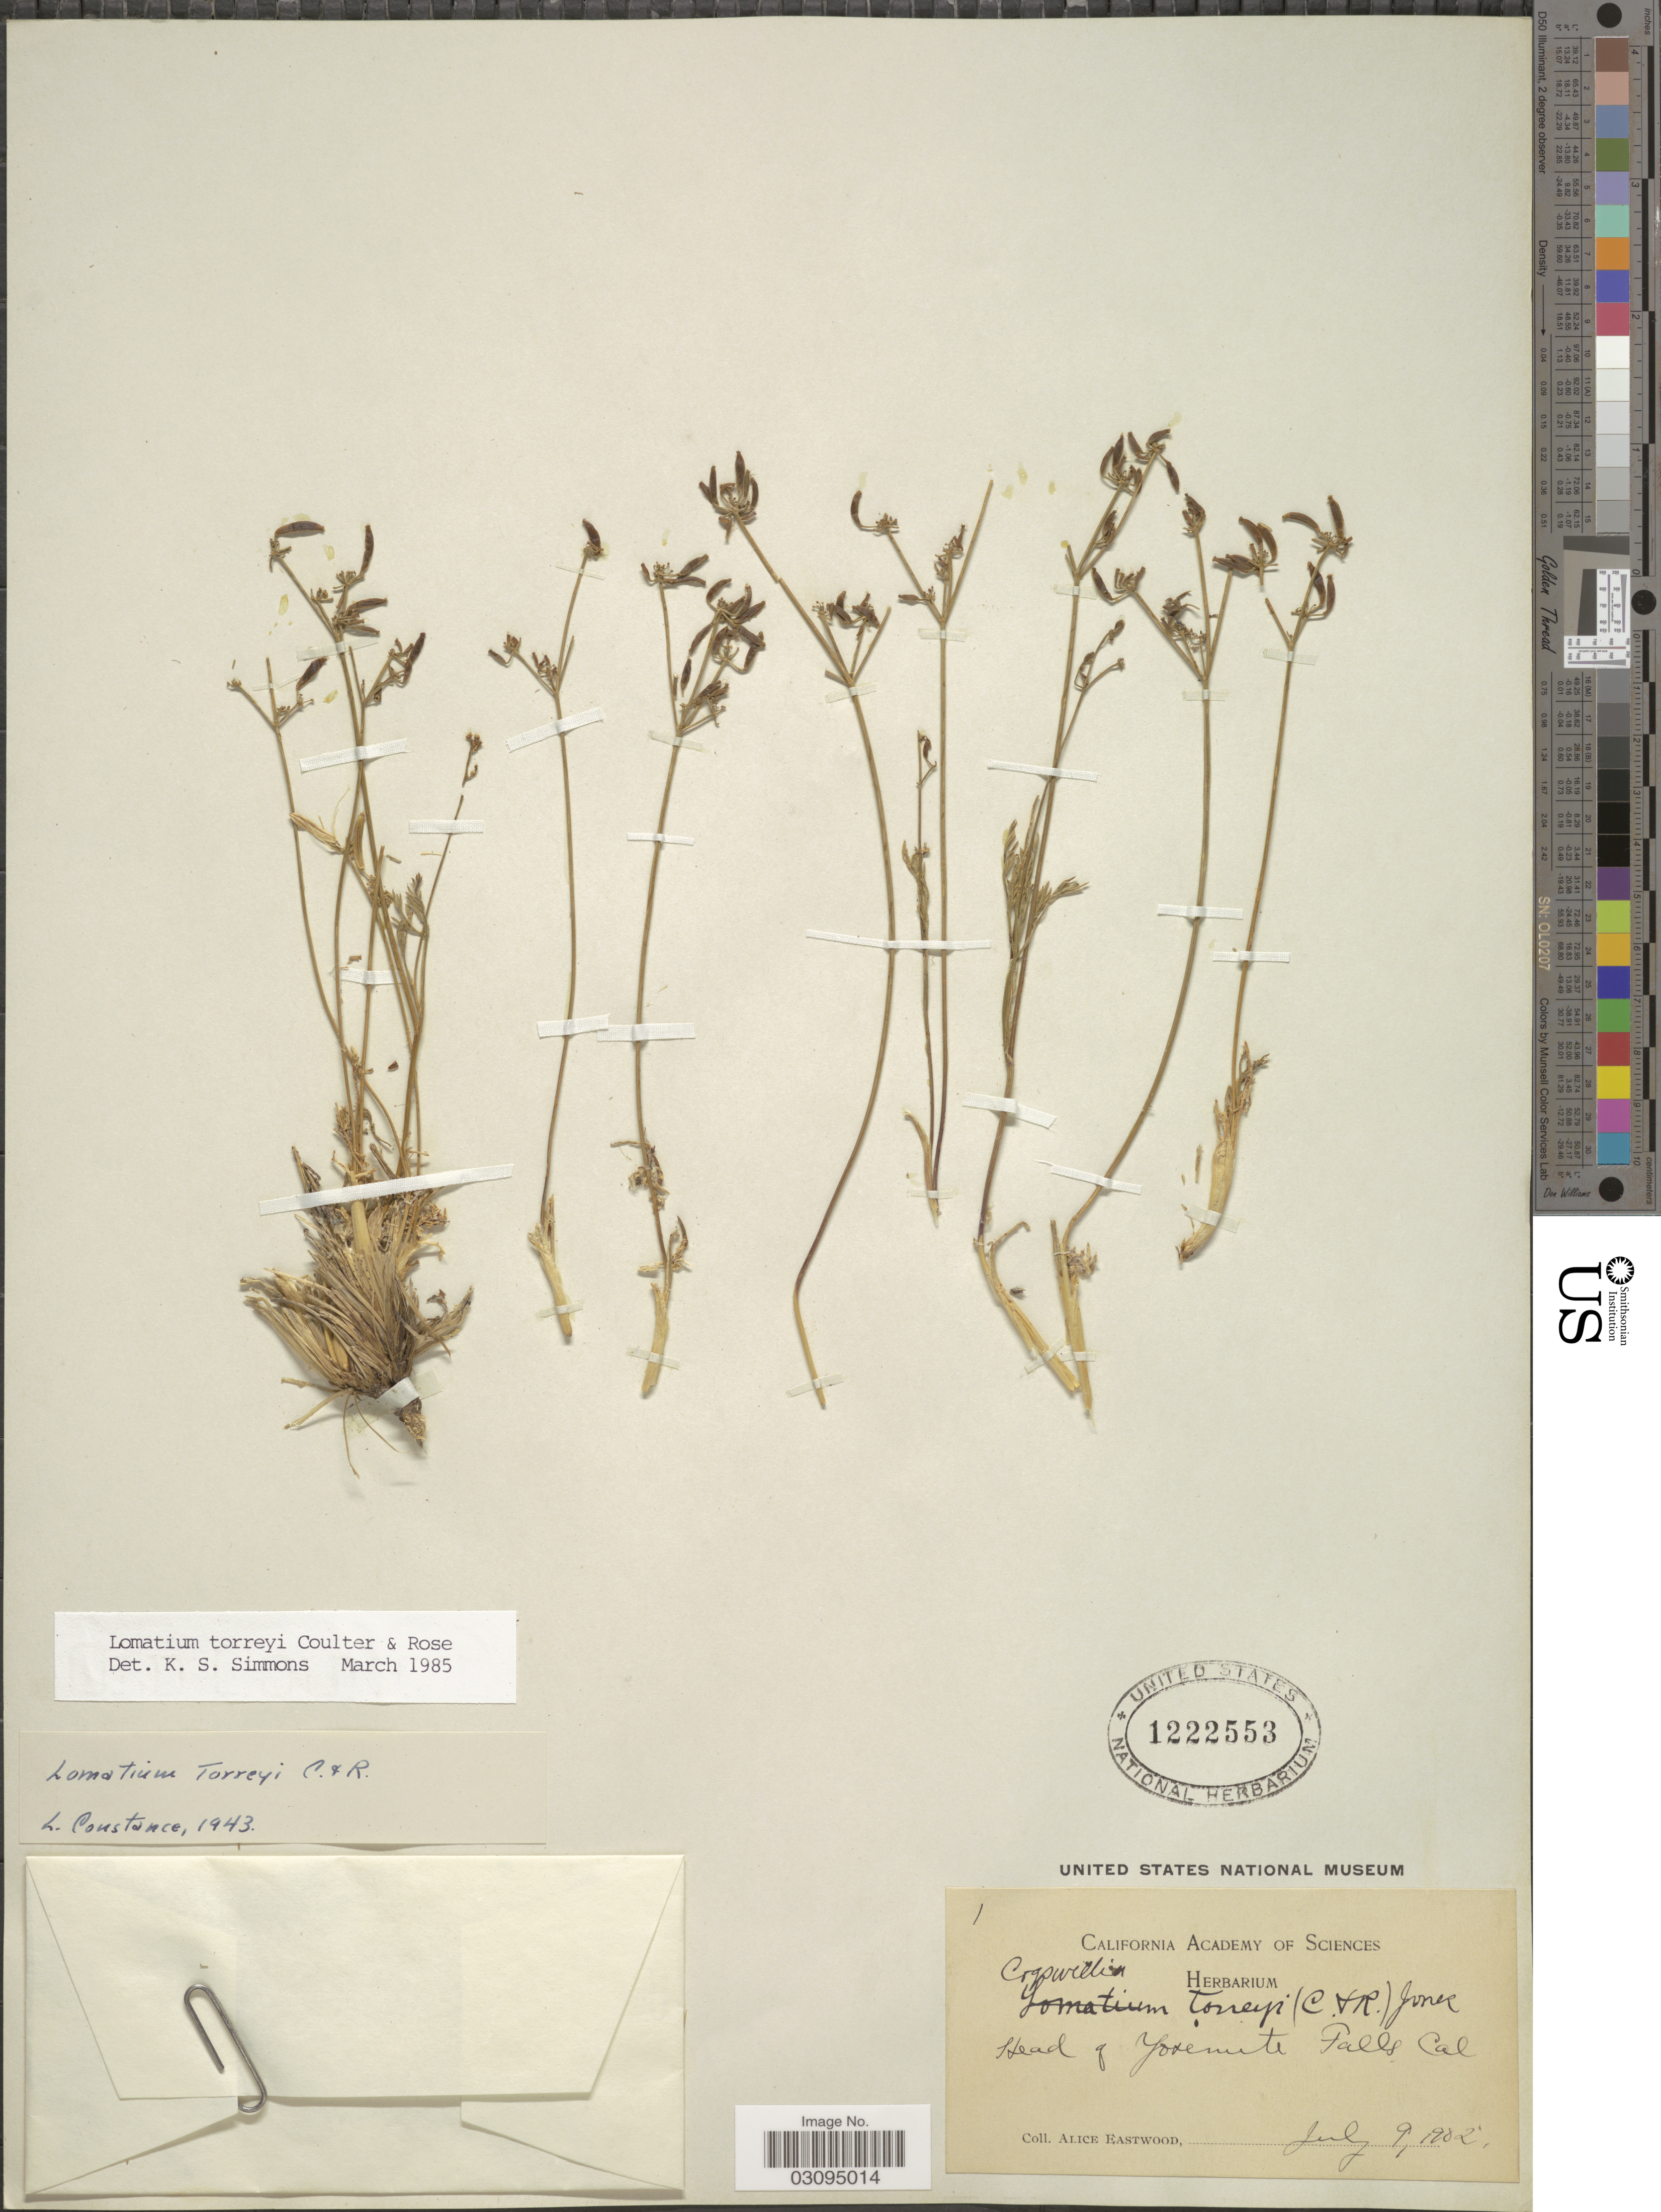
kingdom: Plantae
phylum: Tracheophyta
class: Magnoliopsida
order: Apiales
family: Apiaceae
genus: Lomatium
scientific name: Lomatium torreyi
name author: (J.M. Coult. & Rose) J.M. Coult. & Rose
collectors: A. Eastwood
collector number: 1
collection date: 1982-07-09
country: United States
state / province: California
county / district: Mariposa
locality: Head of Yosemite Falls.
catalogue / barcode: US 1222553